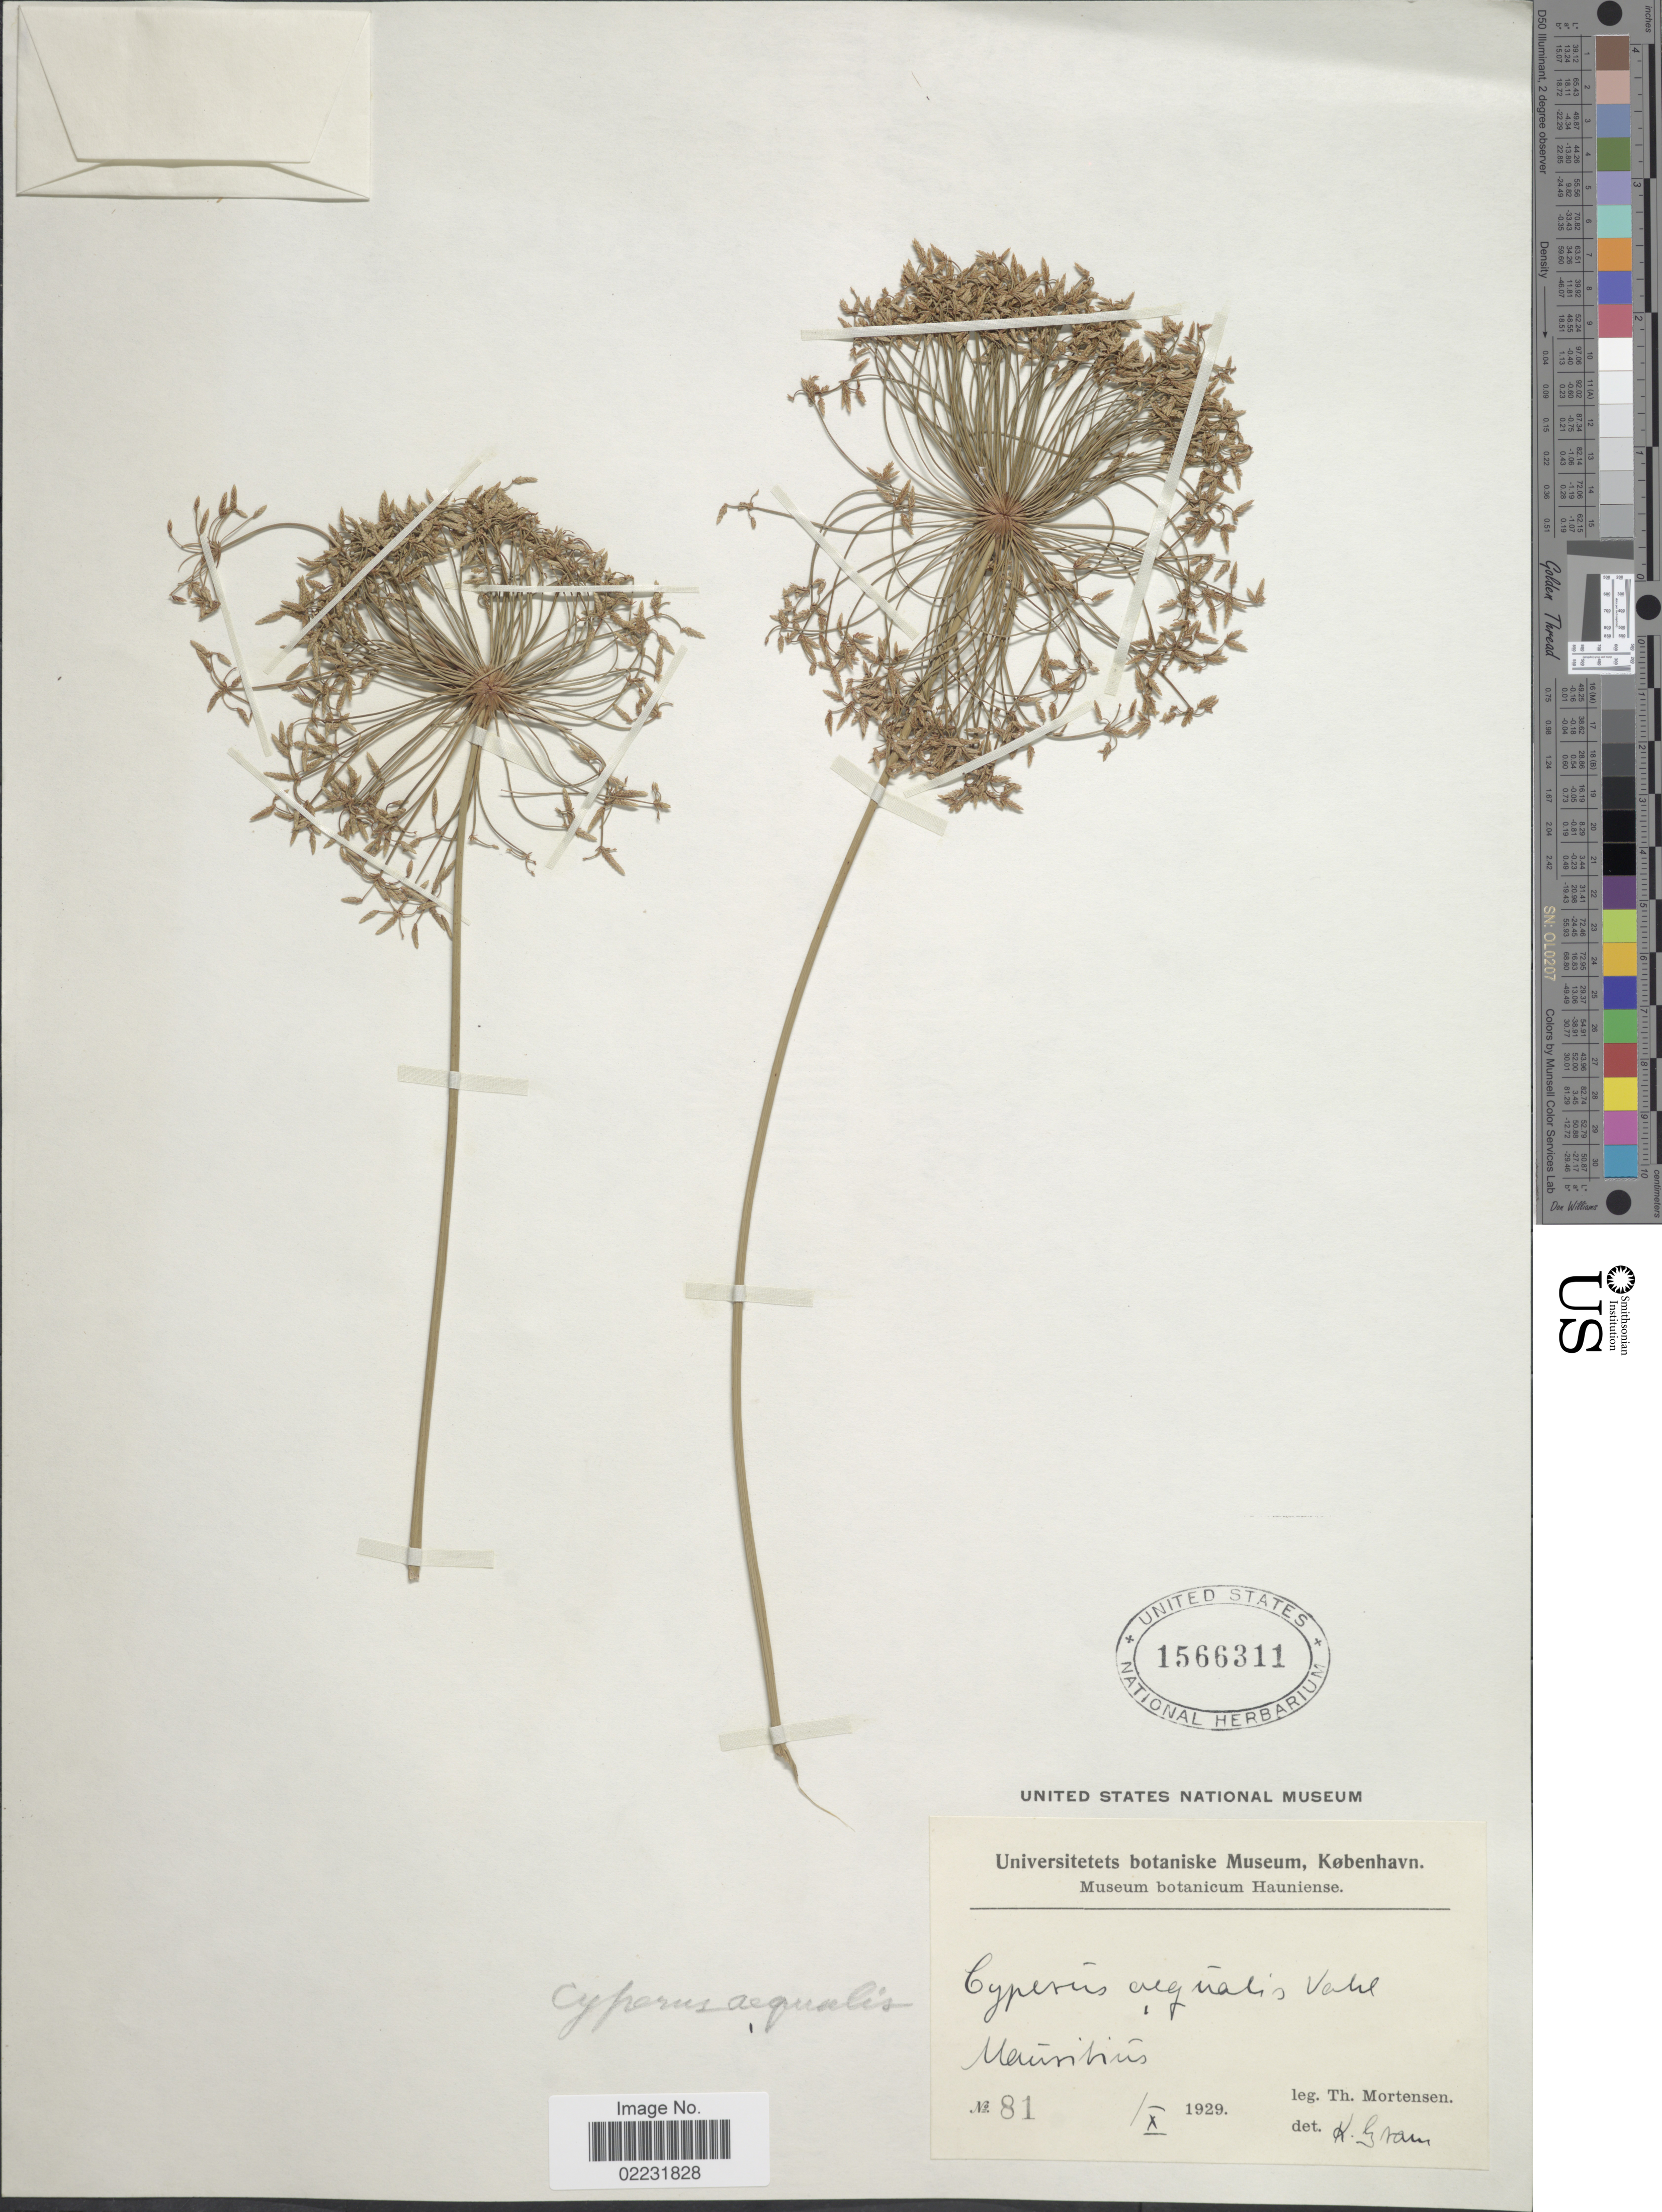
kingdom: Plantae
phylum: Tracheophyta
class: Liliopsida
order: Poales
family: Cyperaceae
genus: Cyperus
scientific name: Cyperus prolifer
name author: Lam.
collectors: T. Mortensen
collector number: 81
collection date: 1929-10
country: Mauritius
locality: Mauritius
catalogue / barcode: US 1566311